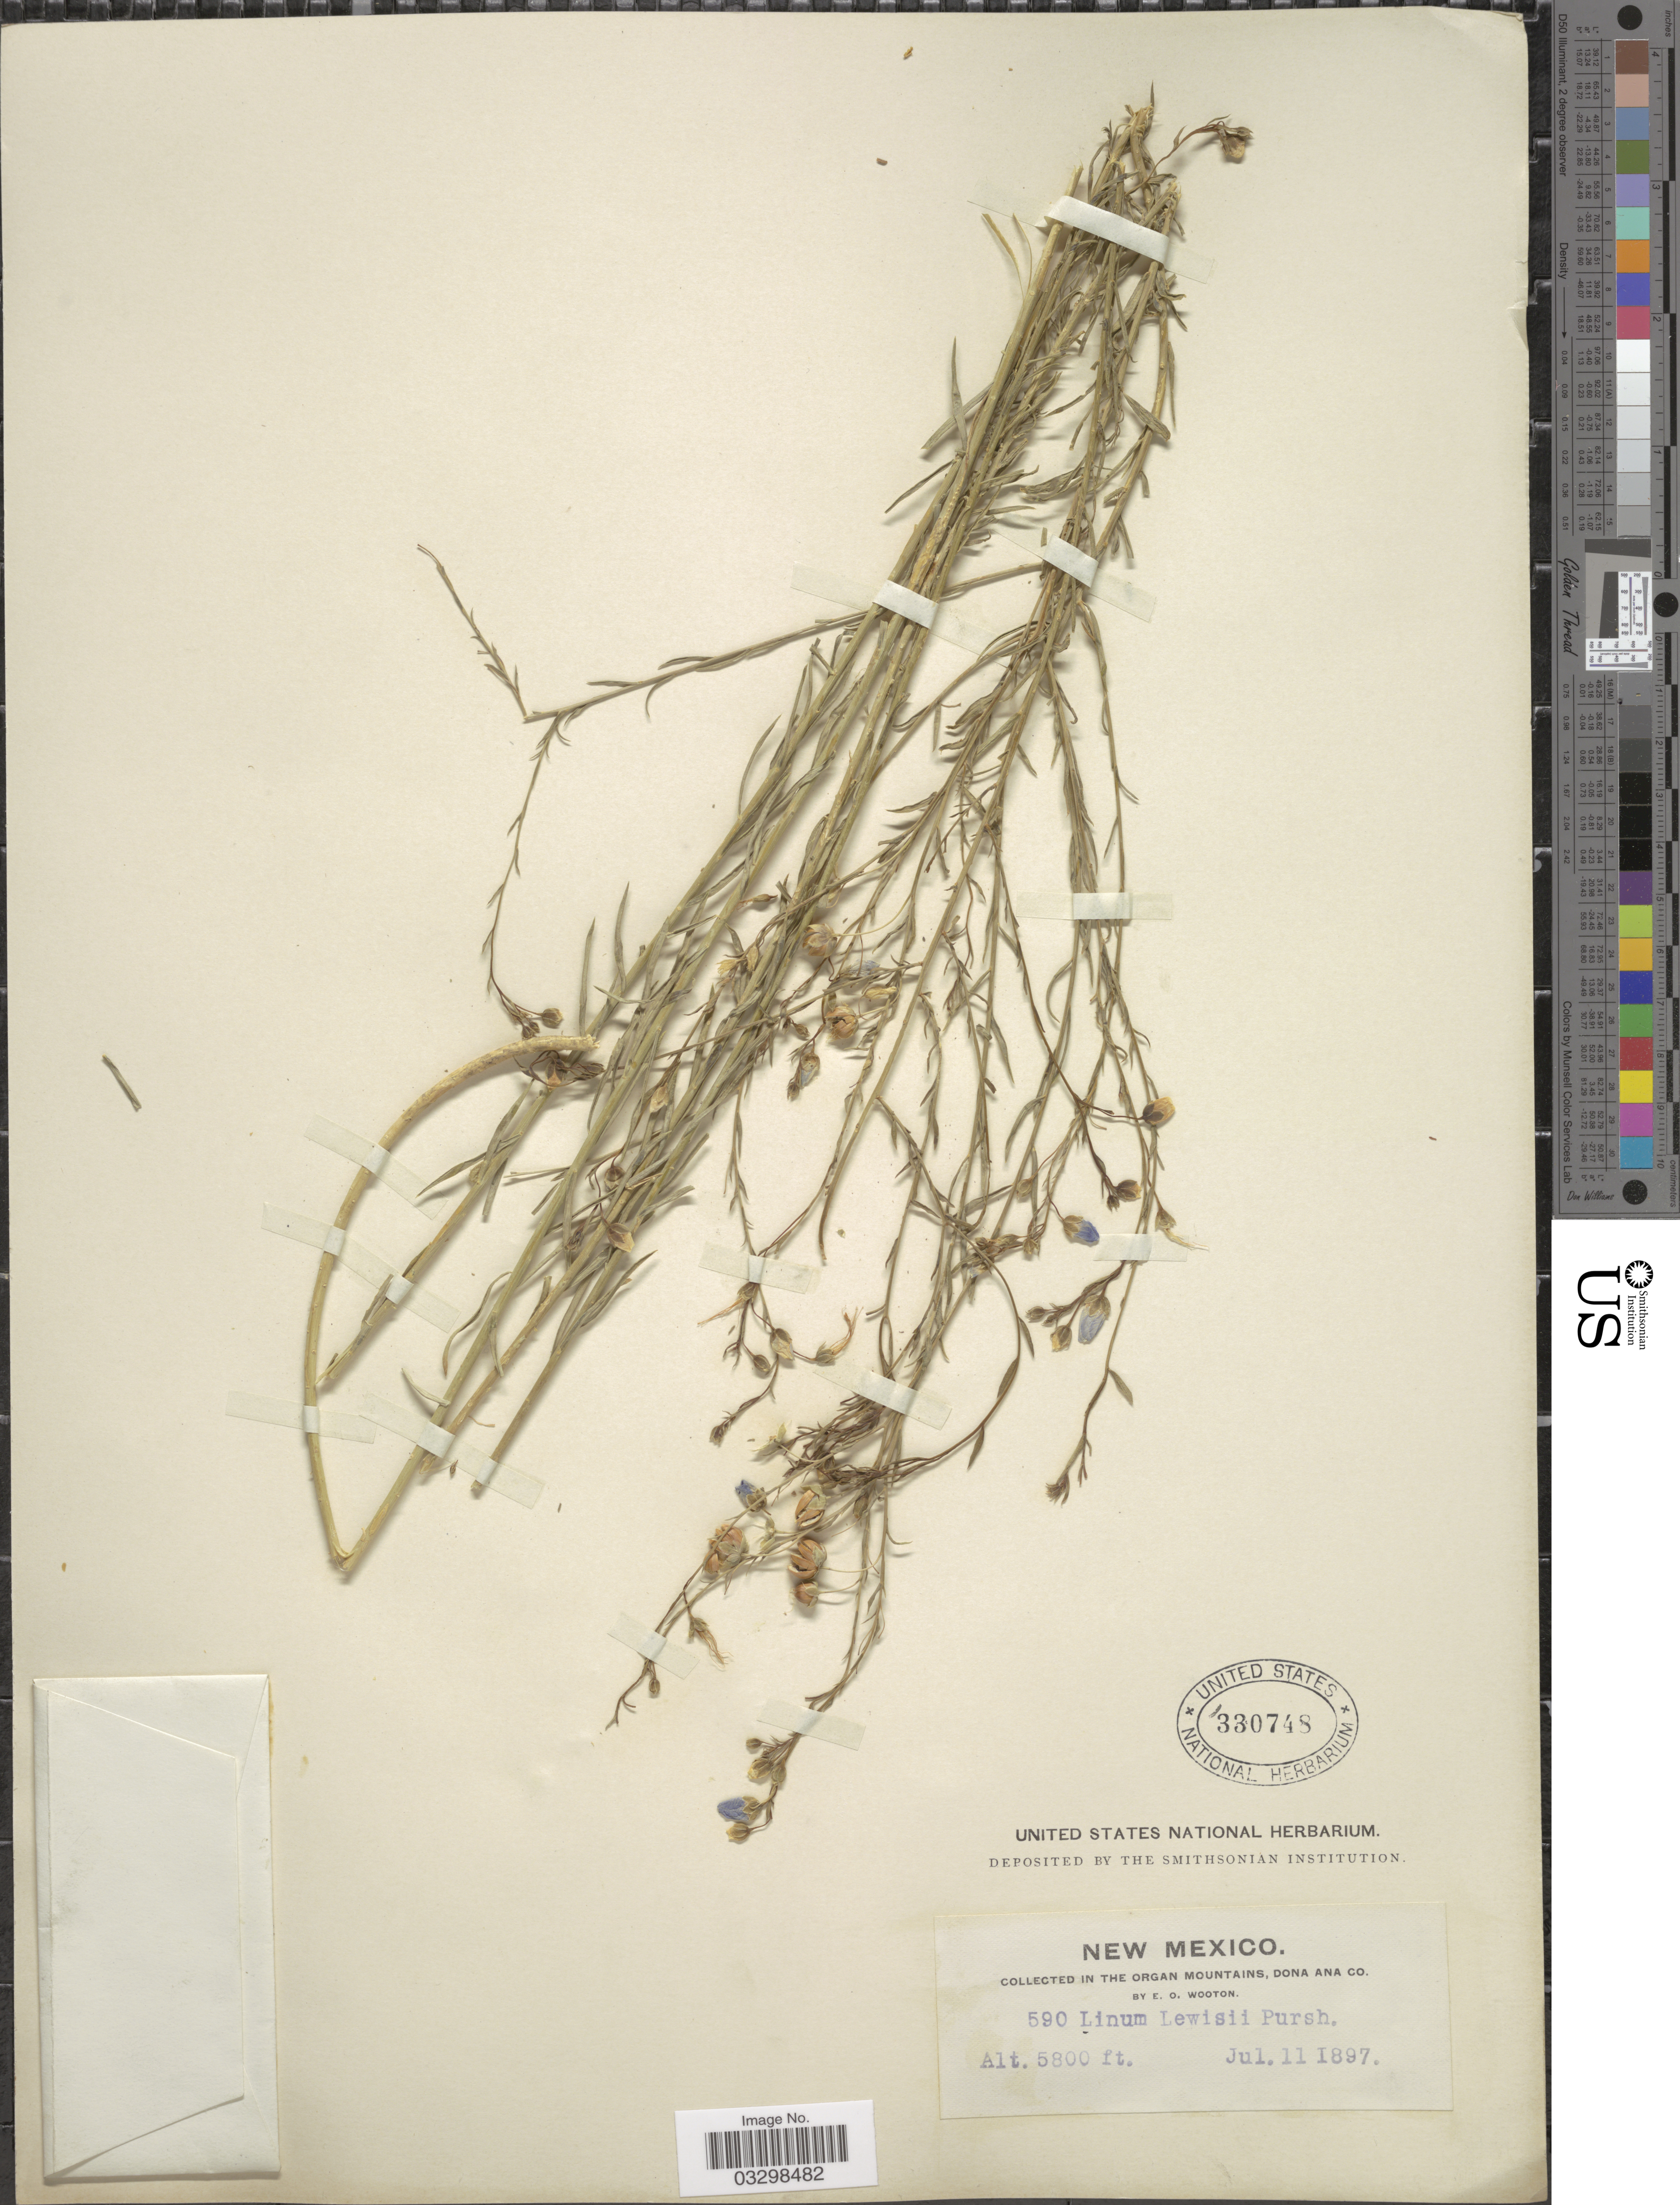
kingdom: Plantae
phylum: Tracheophyta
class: Magnoliopsida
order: Malpighiales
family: Linaceae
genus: Linum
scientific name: Linum lewisii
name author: Pursh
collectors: E. O. Wooton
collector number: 590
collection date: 1897-07-11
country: United States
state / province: New Mexico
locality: In The Organ Mountains, Dona Ana Co.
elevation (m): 1768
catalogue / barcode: US 330748